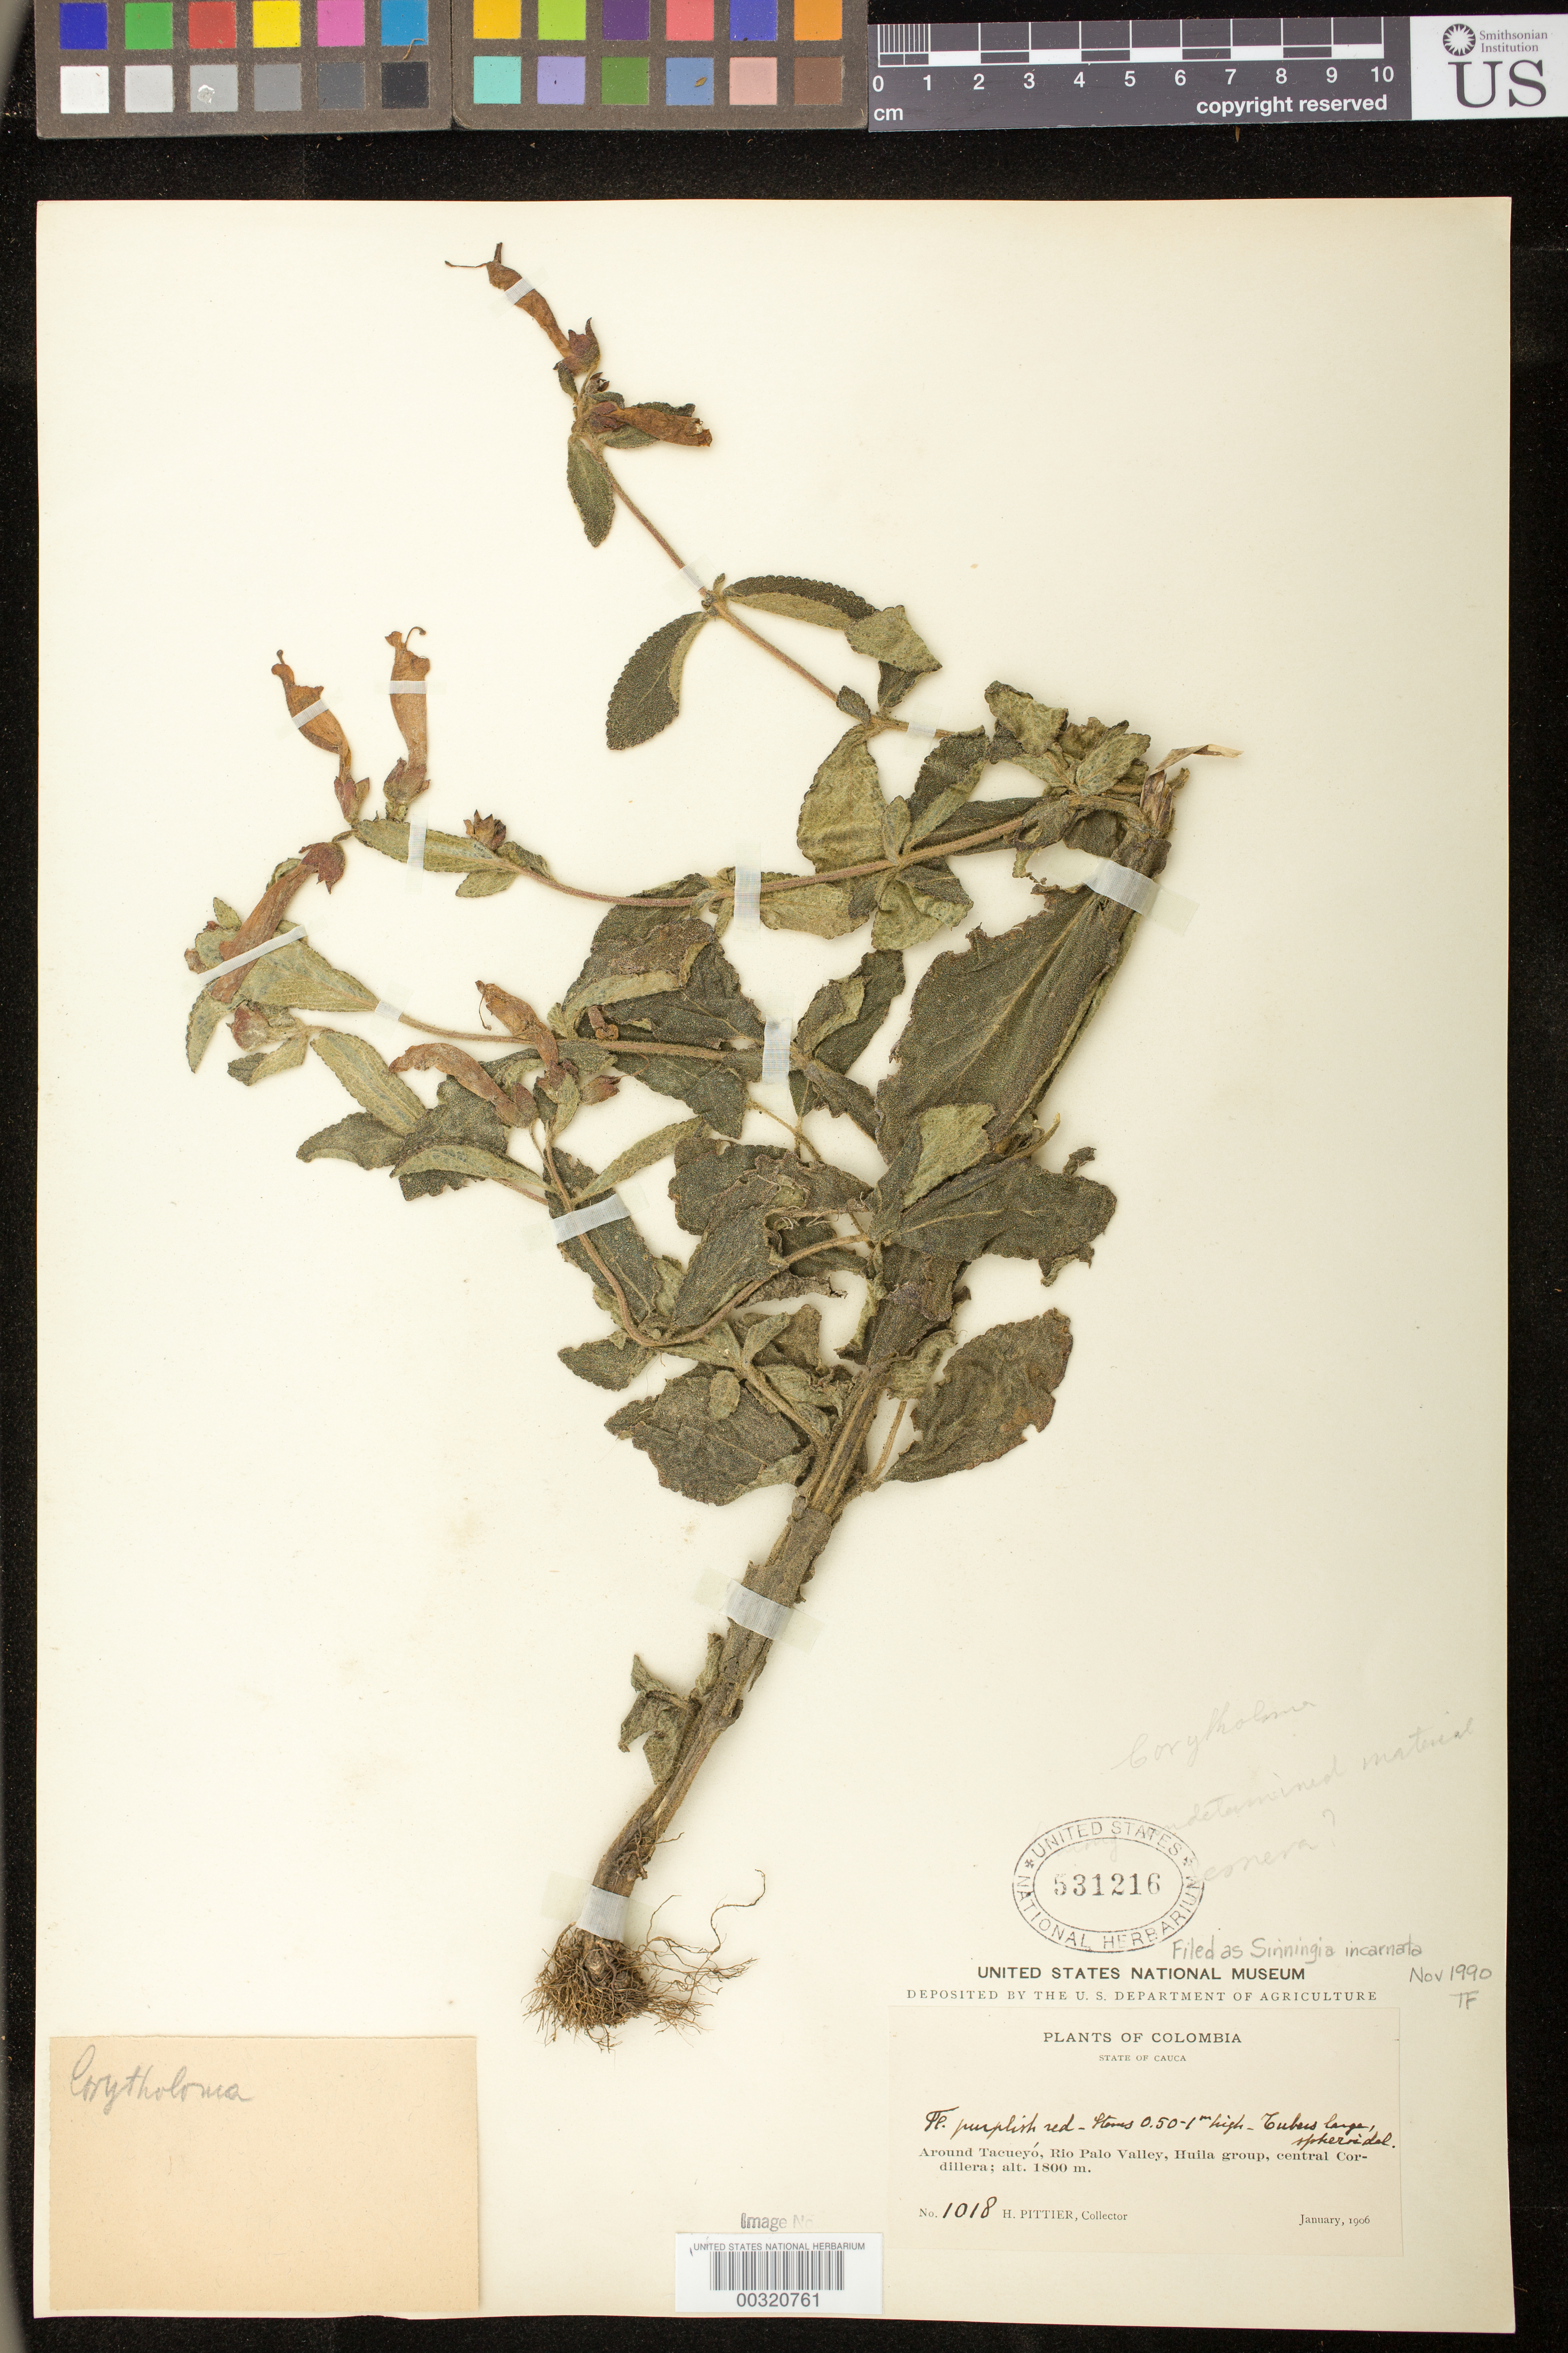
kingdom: Plantae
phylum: Tracheophyta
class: Magnoliopsida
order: Lamiales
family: Gesneriaceae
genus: Sinningia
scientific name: Sinningia incarnata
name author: (Aubl.) D.L. Denham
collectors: H. F. Pittier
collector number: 1018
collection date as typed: Jan 1906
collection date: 1906-01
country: Colombia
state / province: Cauca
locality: Around Tacueyo, Rio Palo valley, Huila group, Central Cordillera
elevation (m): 1800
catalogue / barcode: US 531216